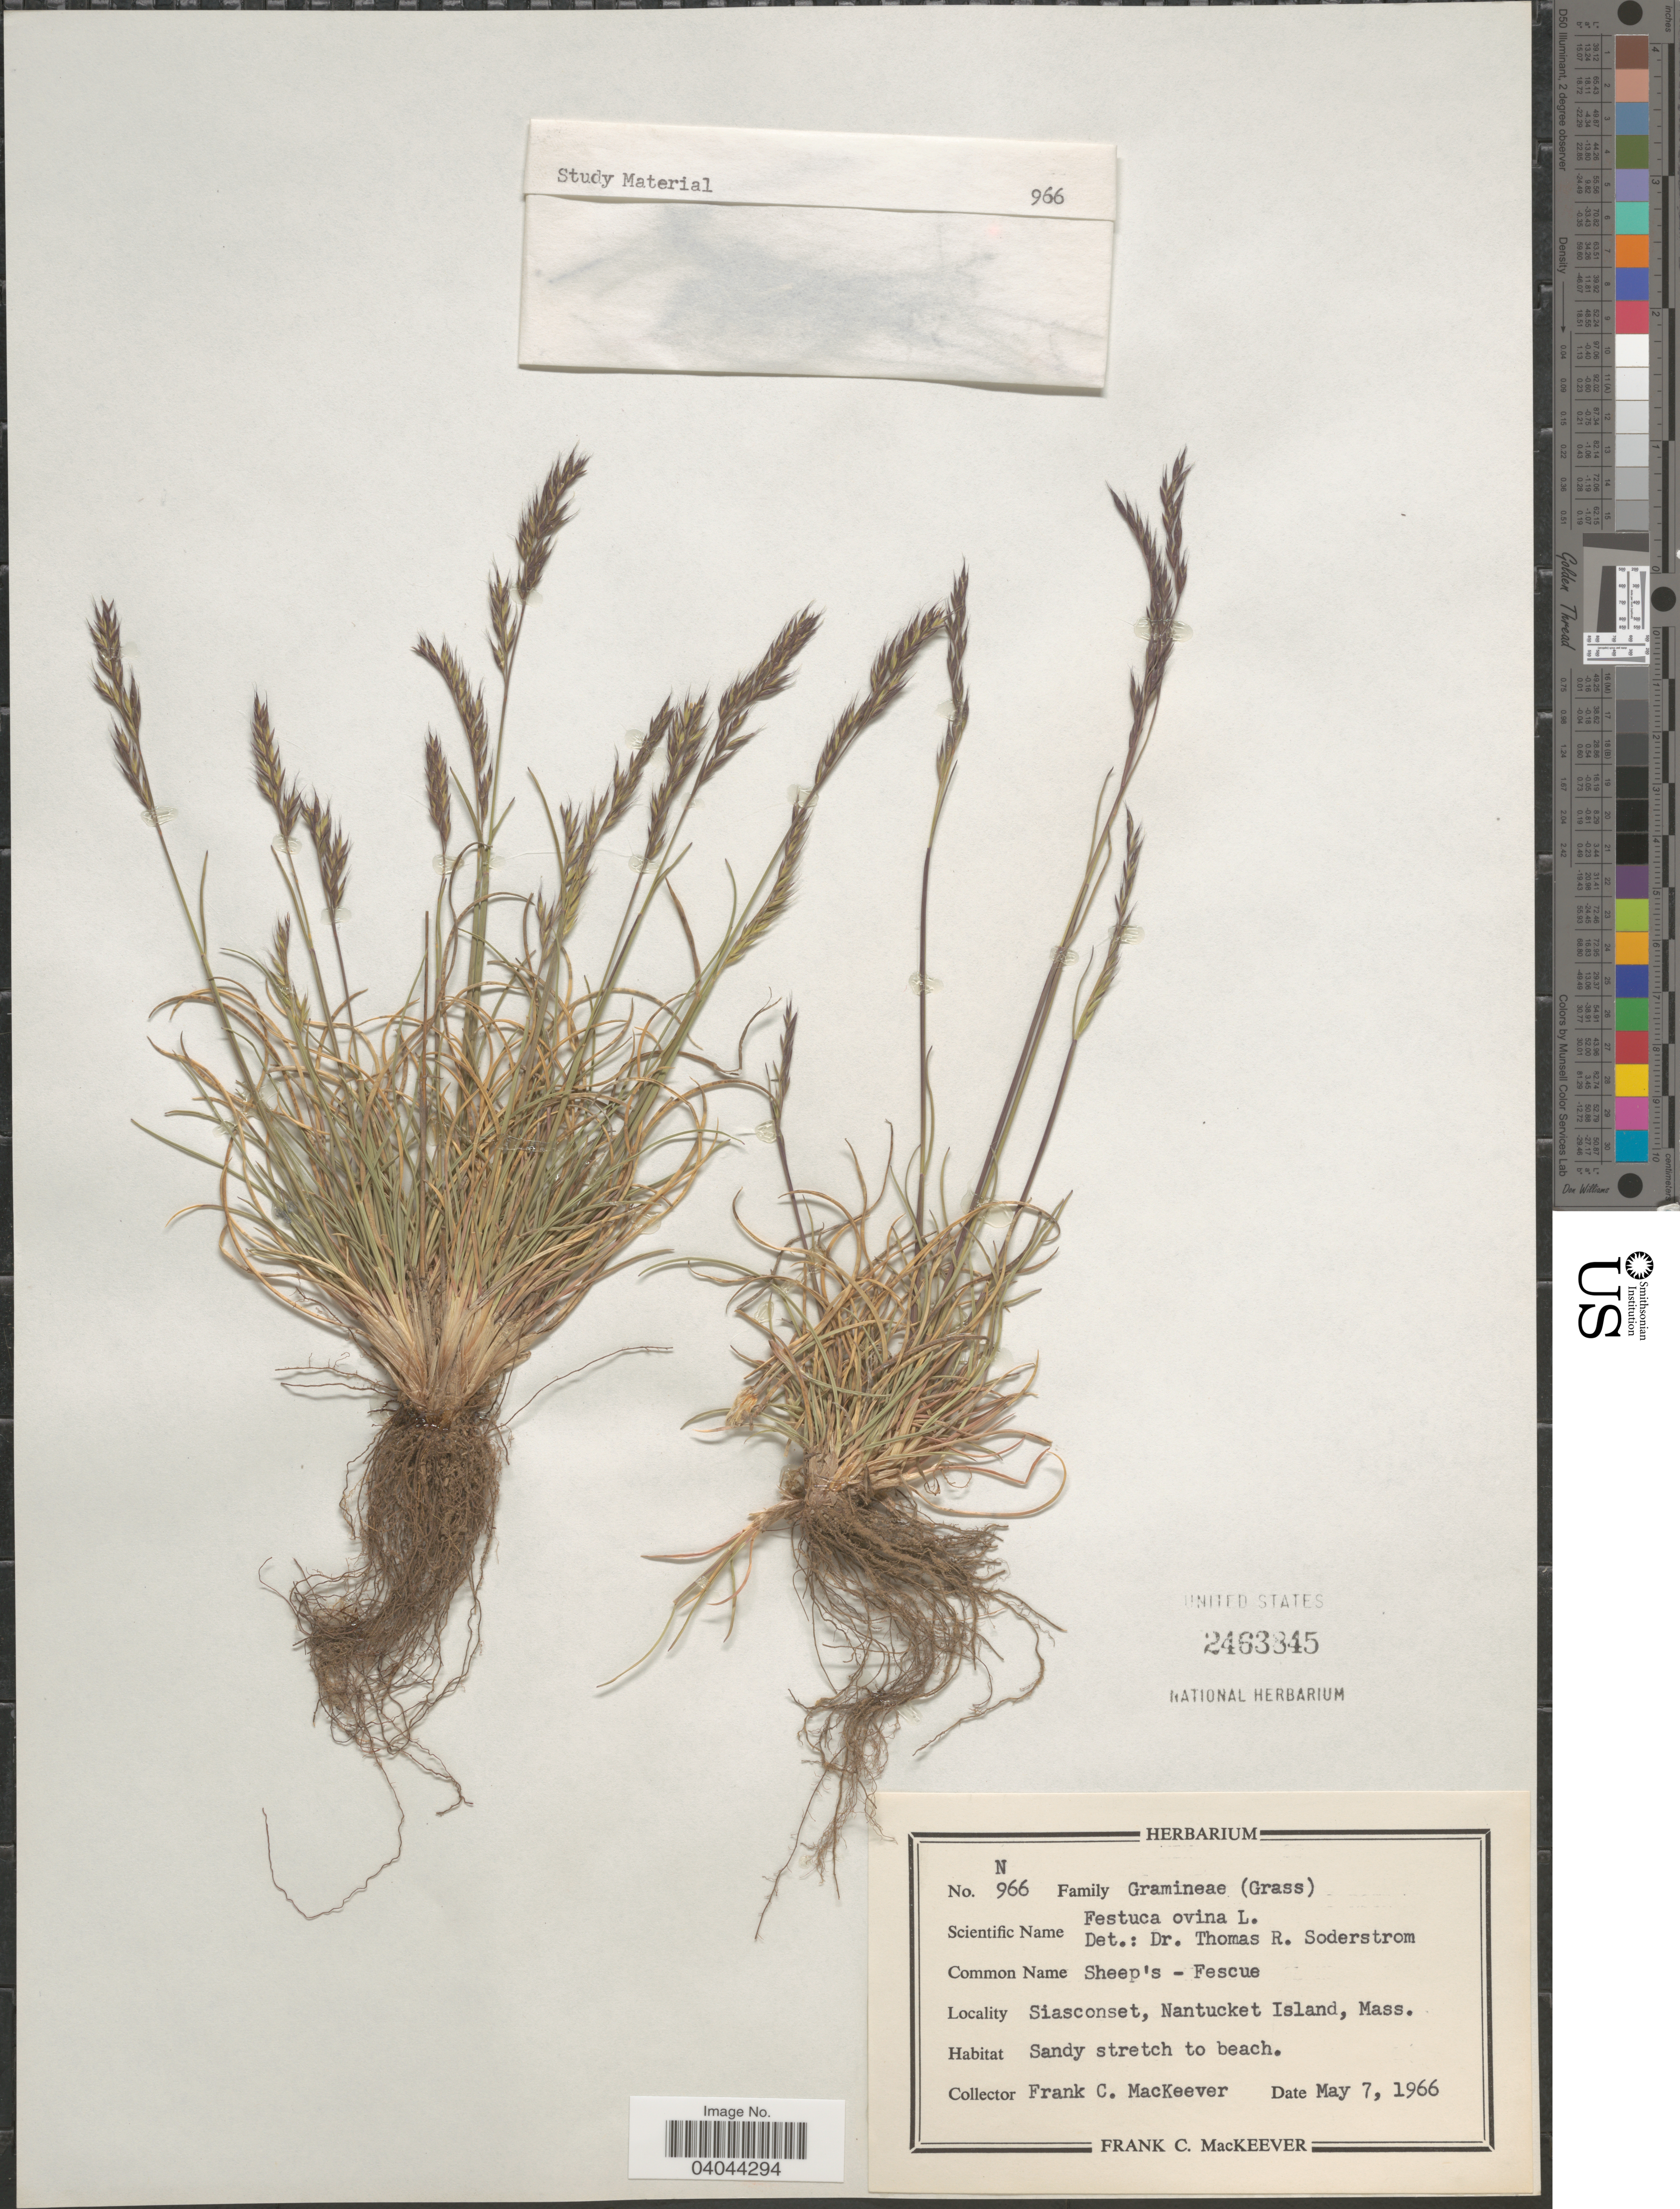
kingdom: Plantae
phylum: Tracheophyta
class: Liliopsida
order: Poales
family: Poaceae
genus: Festuca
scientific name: Festuca ovina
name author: L.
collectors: F. C. MacKeever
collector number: N966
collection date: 1966-05-07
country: United States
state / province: Massachusetts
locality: Siasconset, Nantucket Island. Sandy stretch to beach.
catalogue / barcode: US 2463845